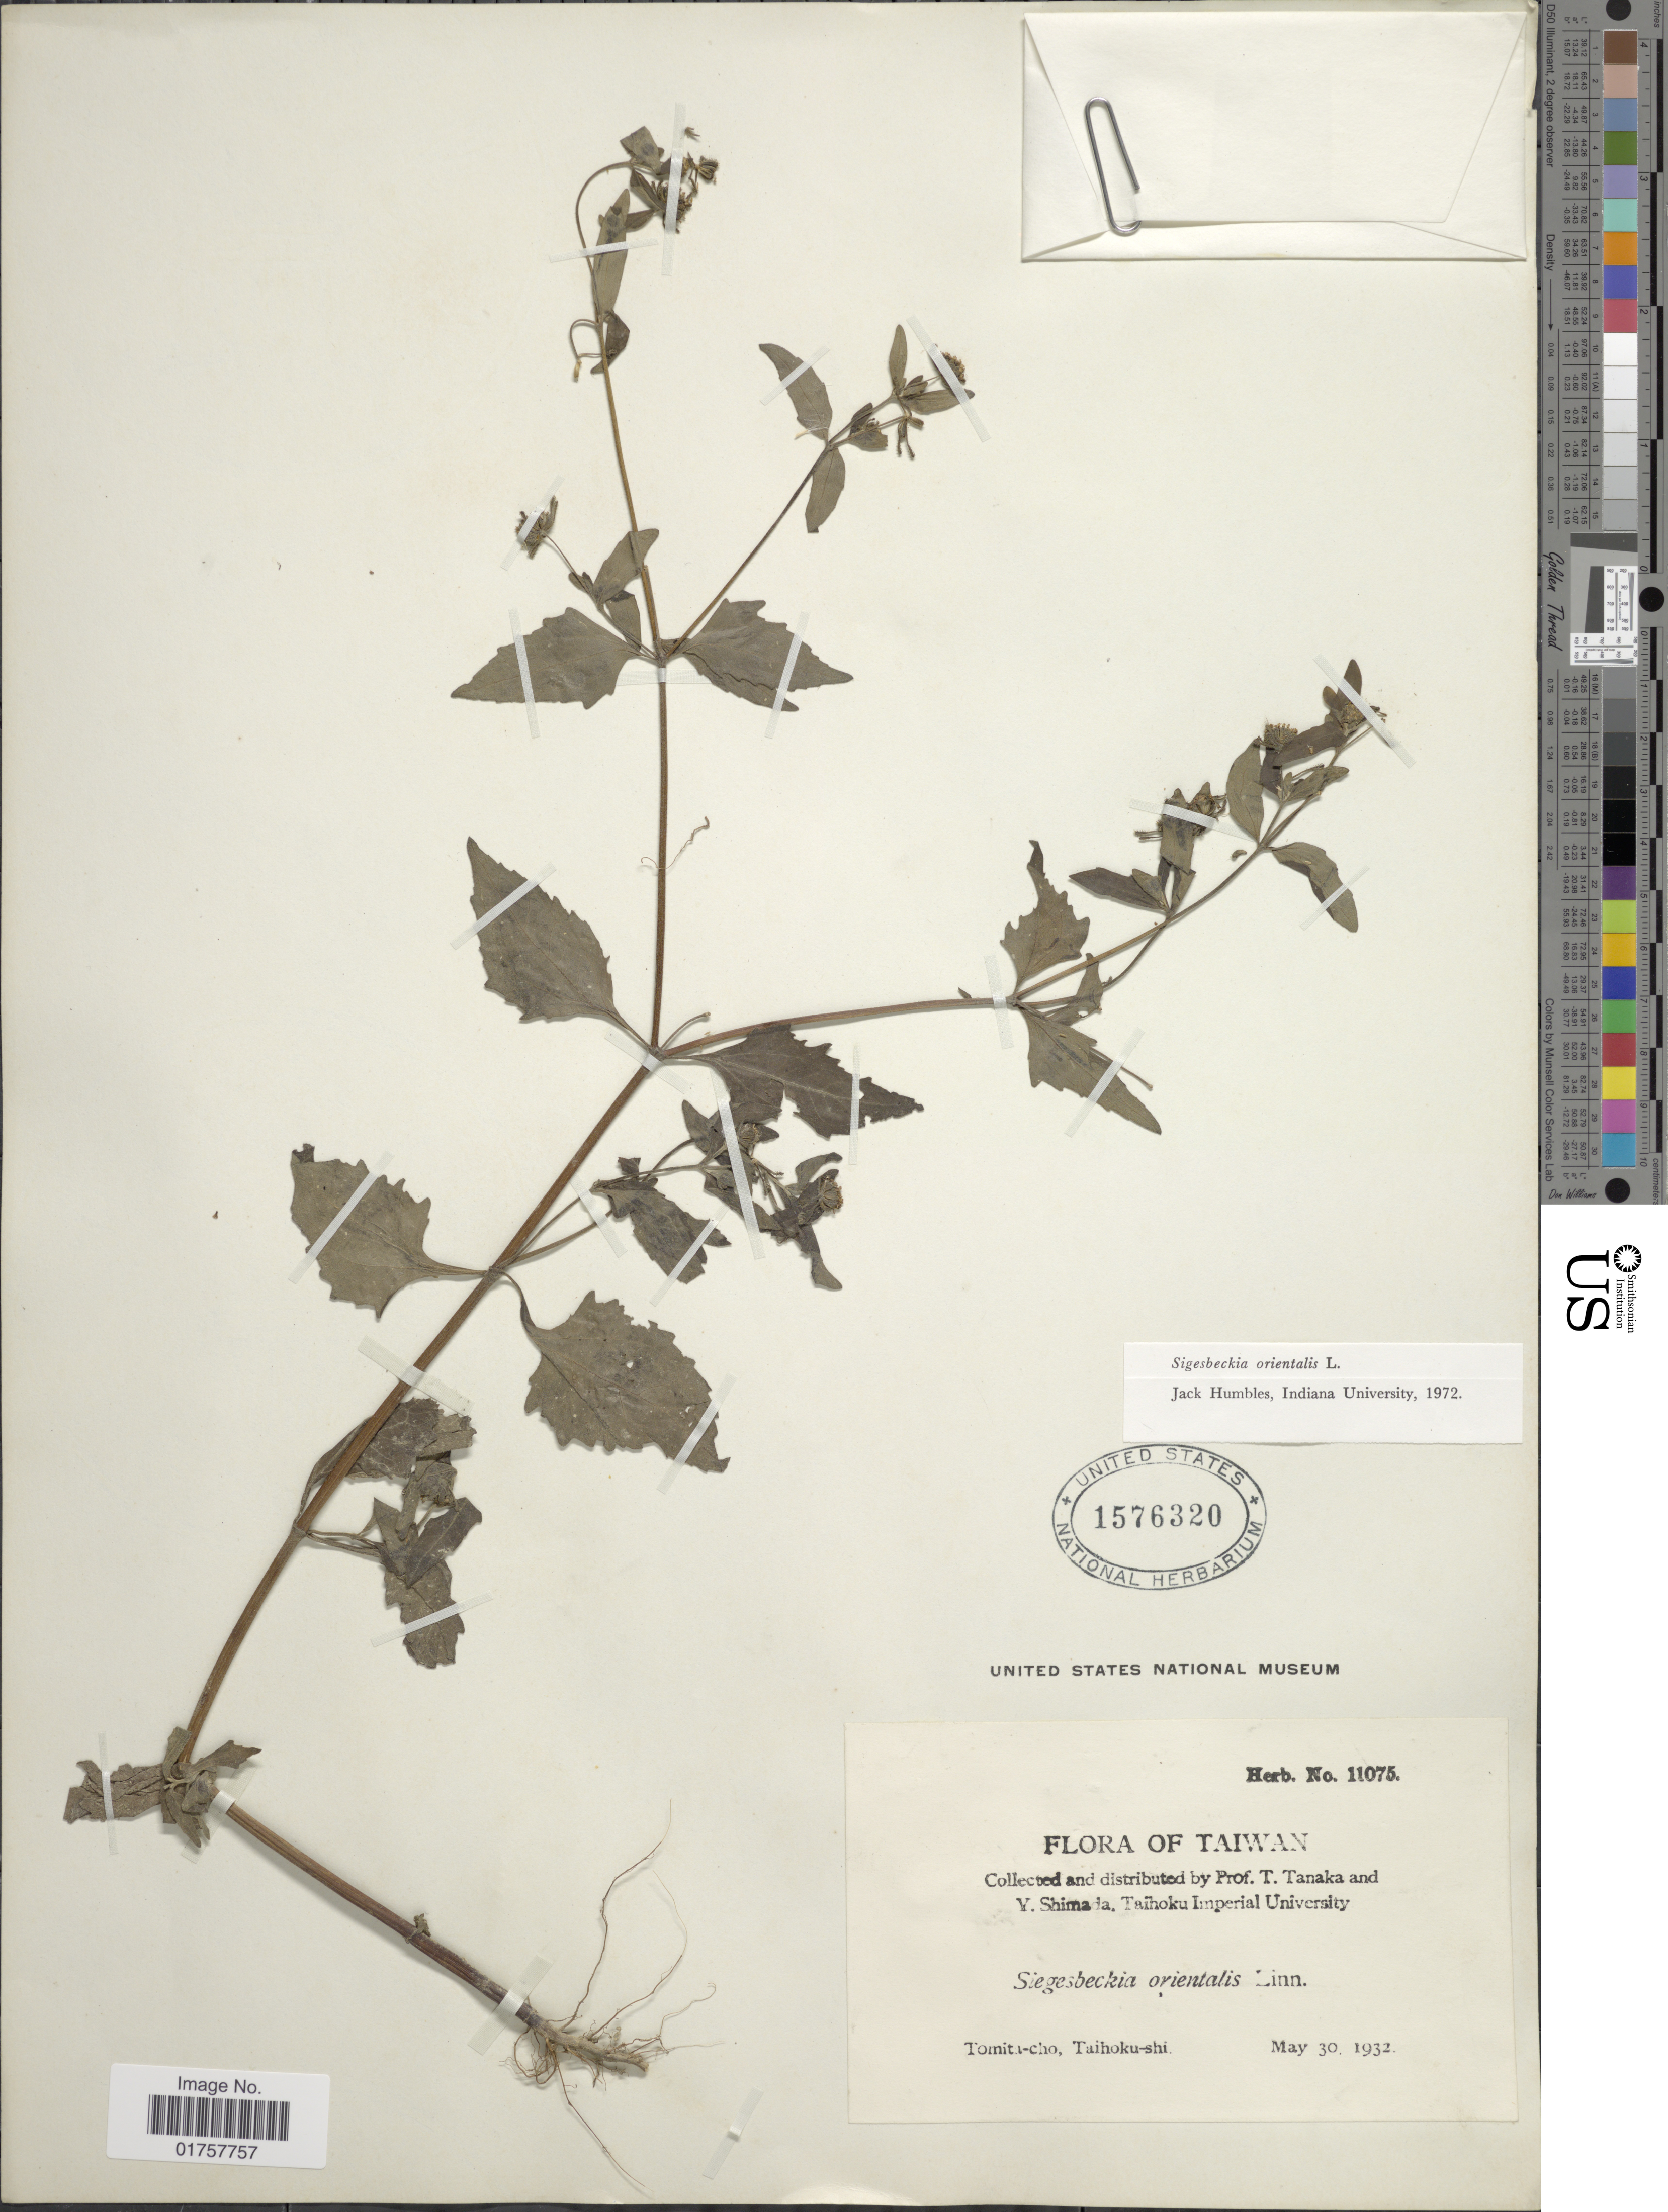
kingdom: Plantae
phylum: Tracheophyta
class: Magnoliopsida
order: Asterales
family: Asteraceae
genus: Sigesbeckia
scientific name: Sigesbeckia orientalis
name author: L.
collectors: T. Tanaka & Y. Shimada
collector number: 11075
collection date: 1932-05-30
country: Taiwan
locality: Tomita-cho, Taihoku-shi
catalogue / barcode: US 1576320